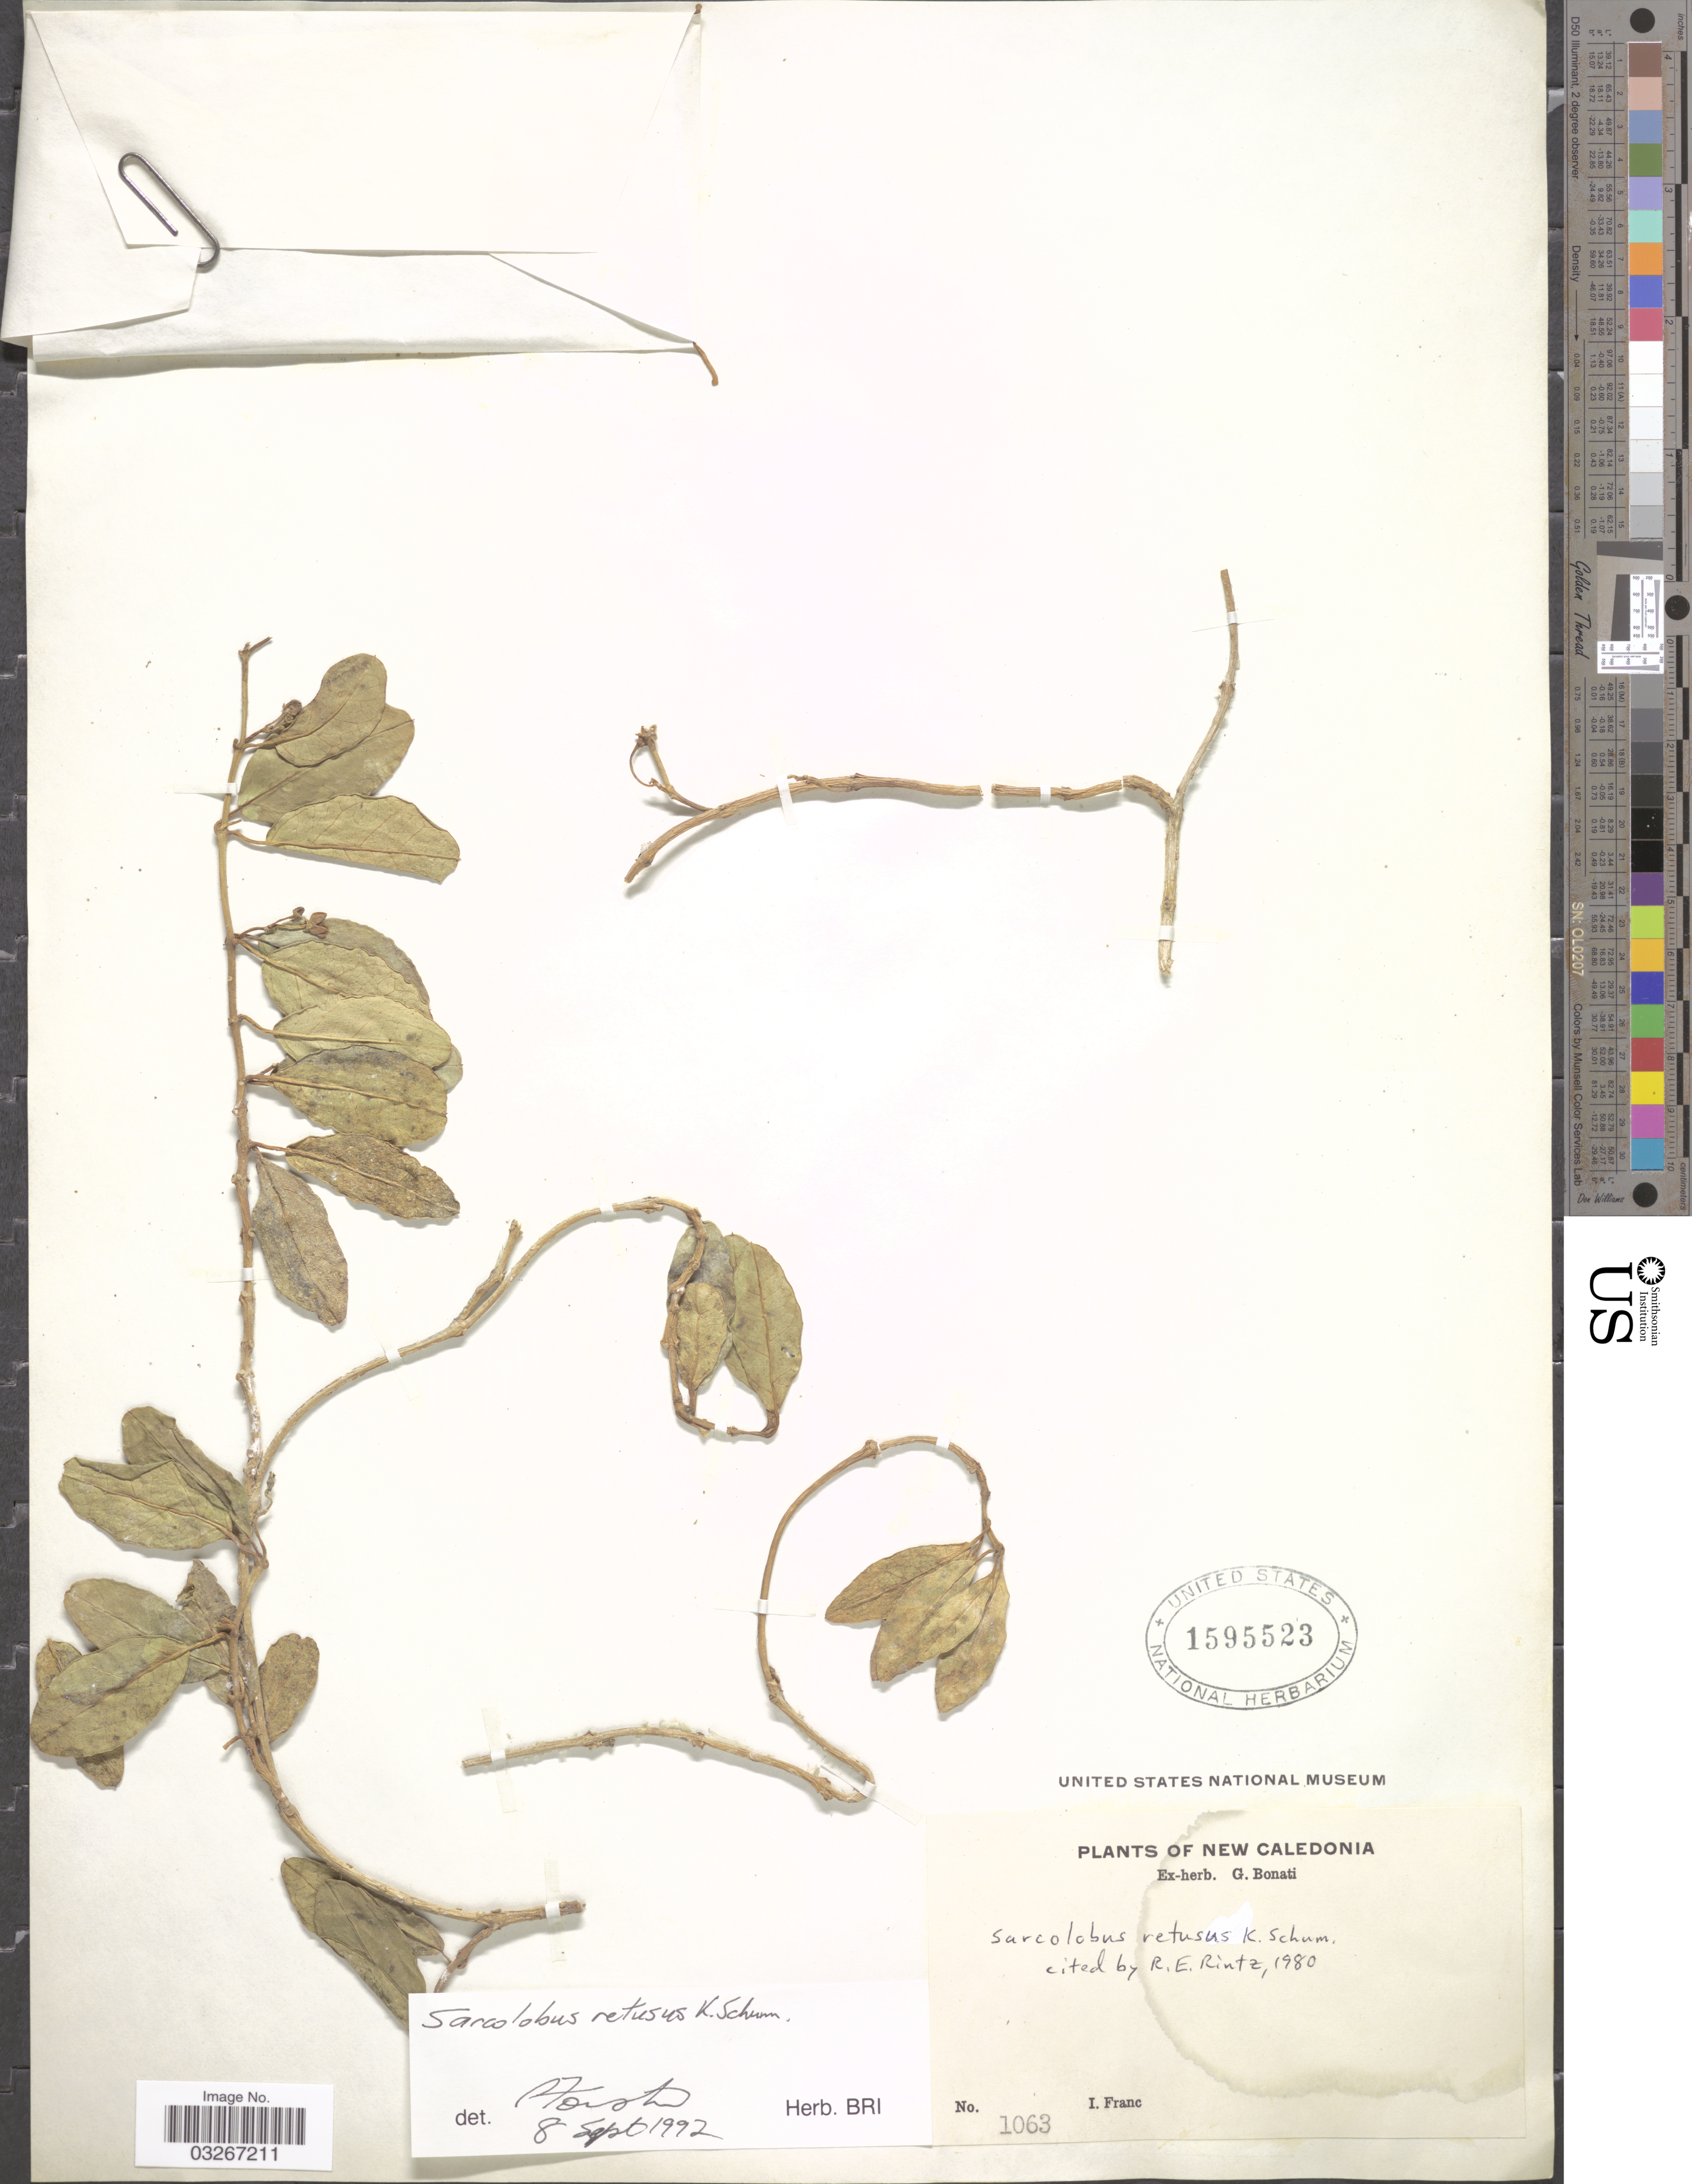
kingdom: Plantae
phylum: Tracheophyta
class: Magnoliopsida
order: Gentianales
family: Apocynaceae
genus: Sarcolobus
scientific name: Sarcolobus retusus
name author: K. Schum.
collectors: I. Franc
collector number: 1063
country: New Caledonia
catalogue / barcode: US 1595523